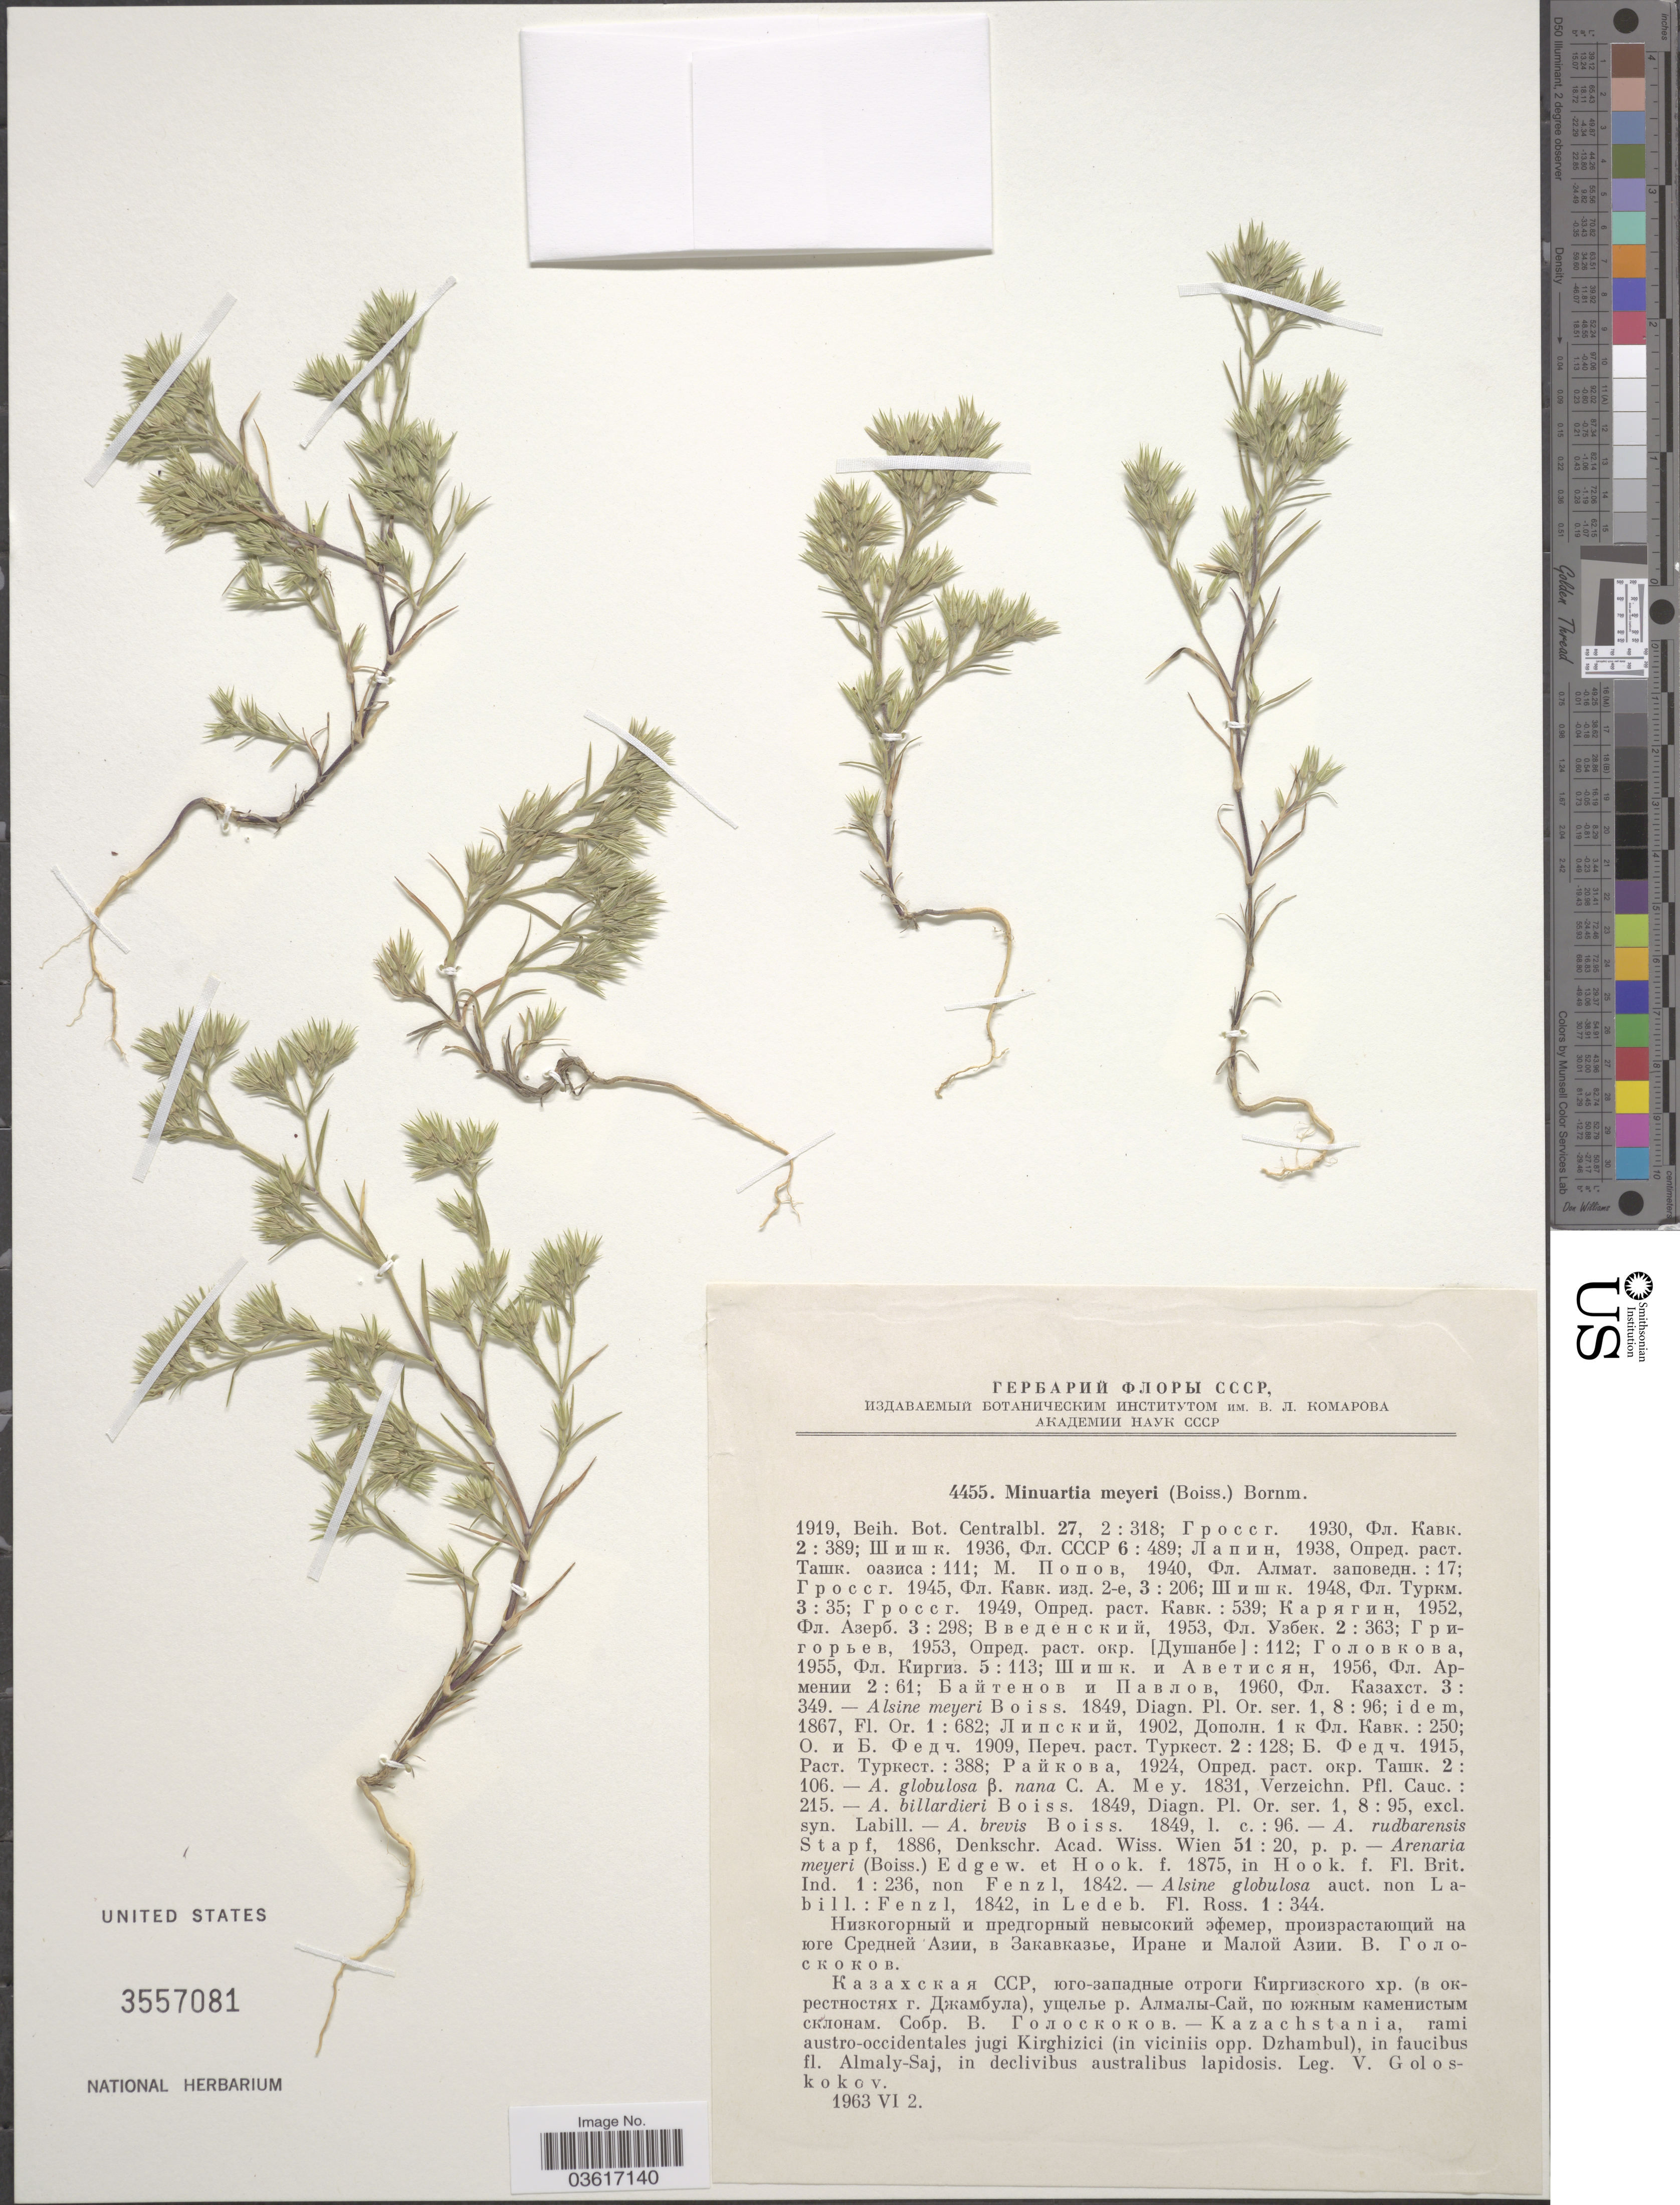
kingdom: Plantae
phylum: Tracheophyta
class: Magnoliopsida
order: Caryophyllales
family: Caryophyllaceae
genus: Minuartia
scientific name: Minuartia meyeri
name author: (Boiss.) Bornm.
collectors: V. P. Goloskokov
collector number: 4455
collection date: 1963-06-02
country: Kazakhstan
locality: Kazachstania, rami austro-occidentalis jugi Kirghizici (in viciniis opp. Dzhambul), in faucibus fl. Almaly-Saj, in declivibus australibus lapidosis.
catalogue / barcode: US 3557081